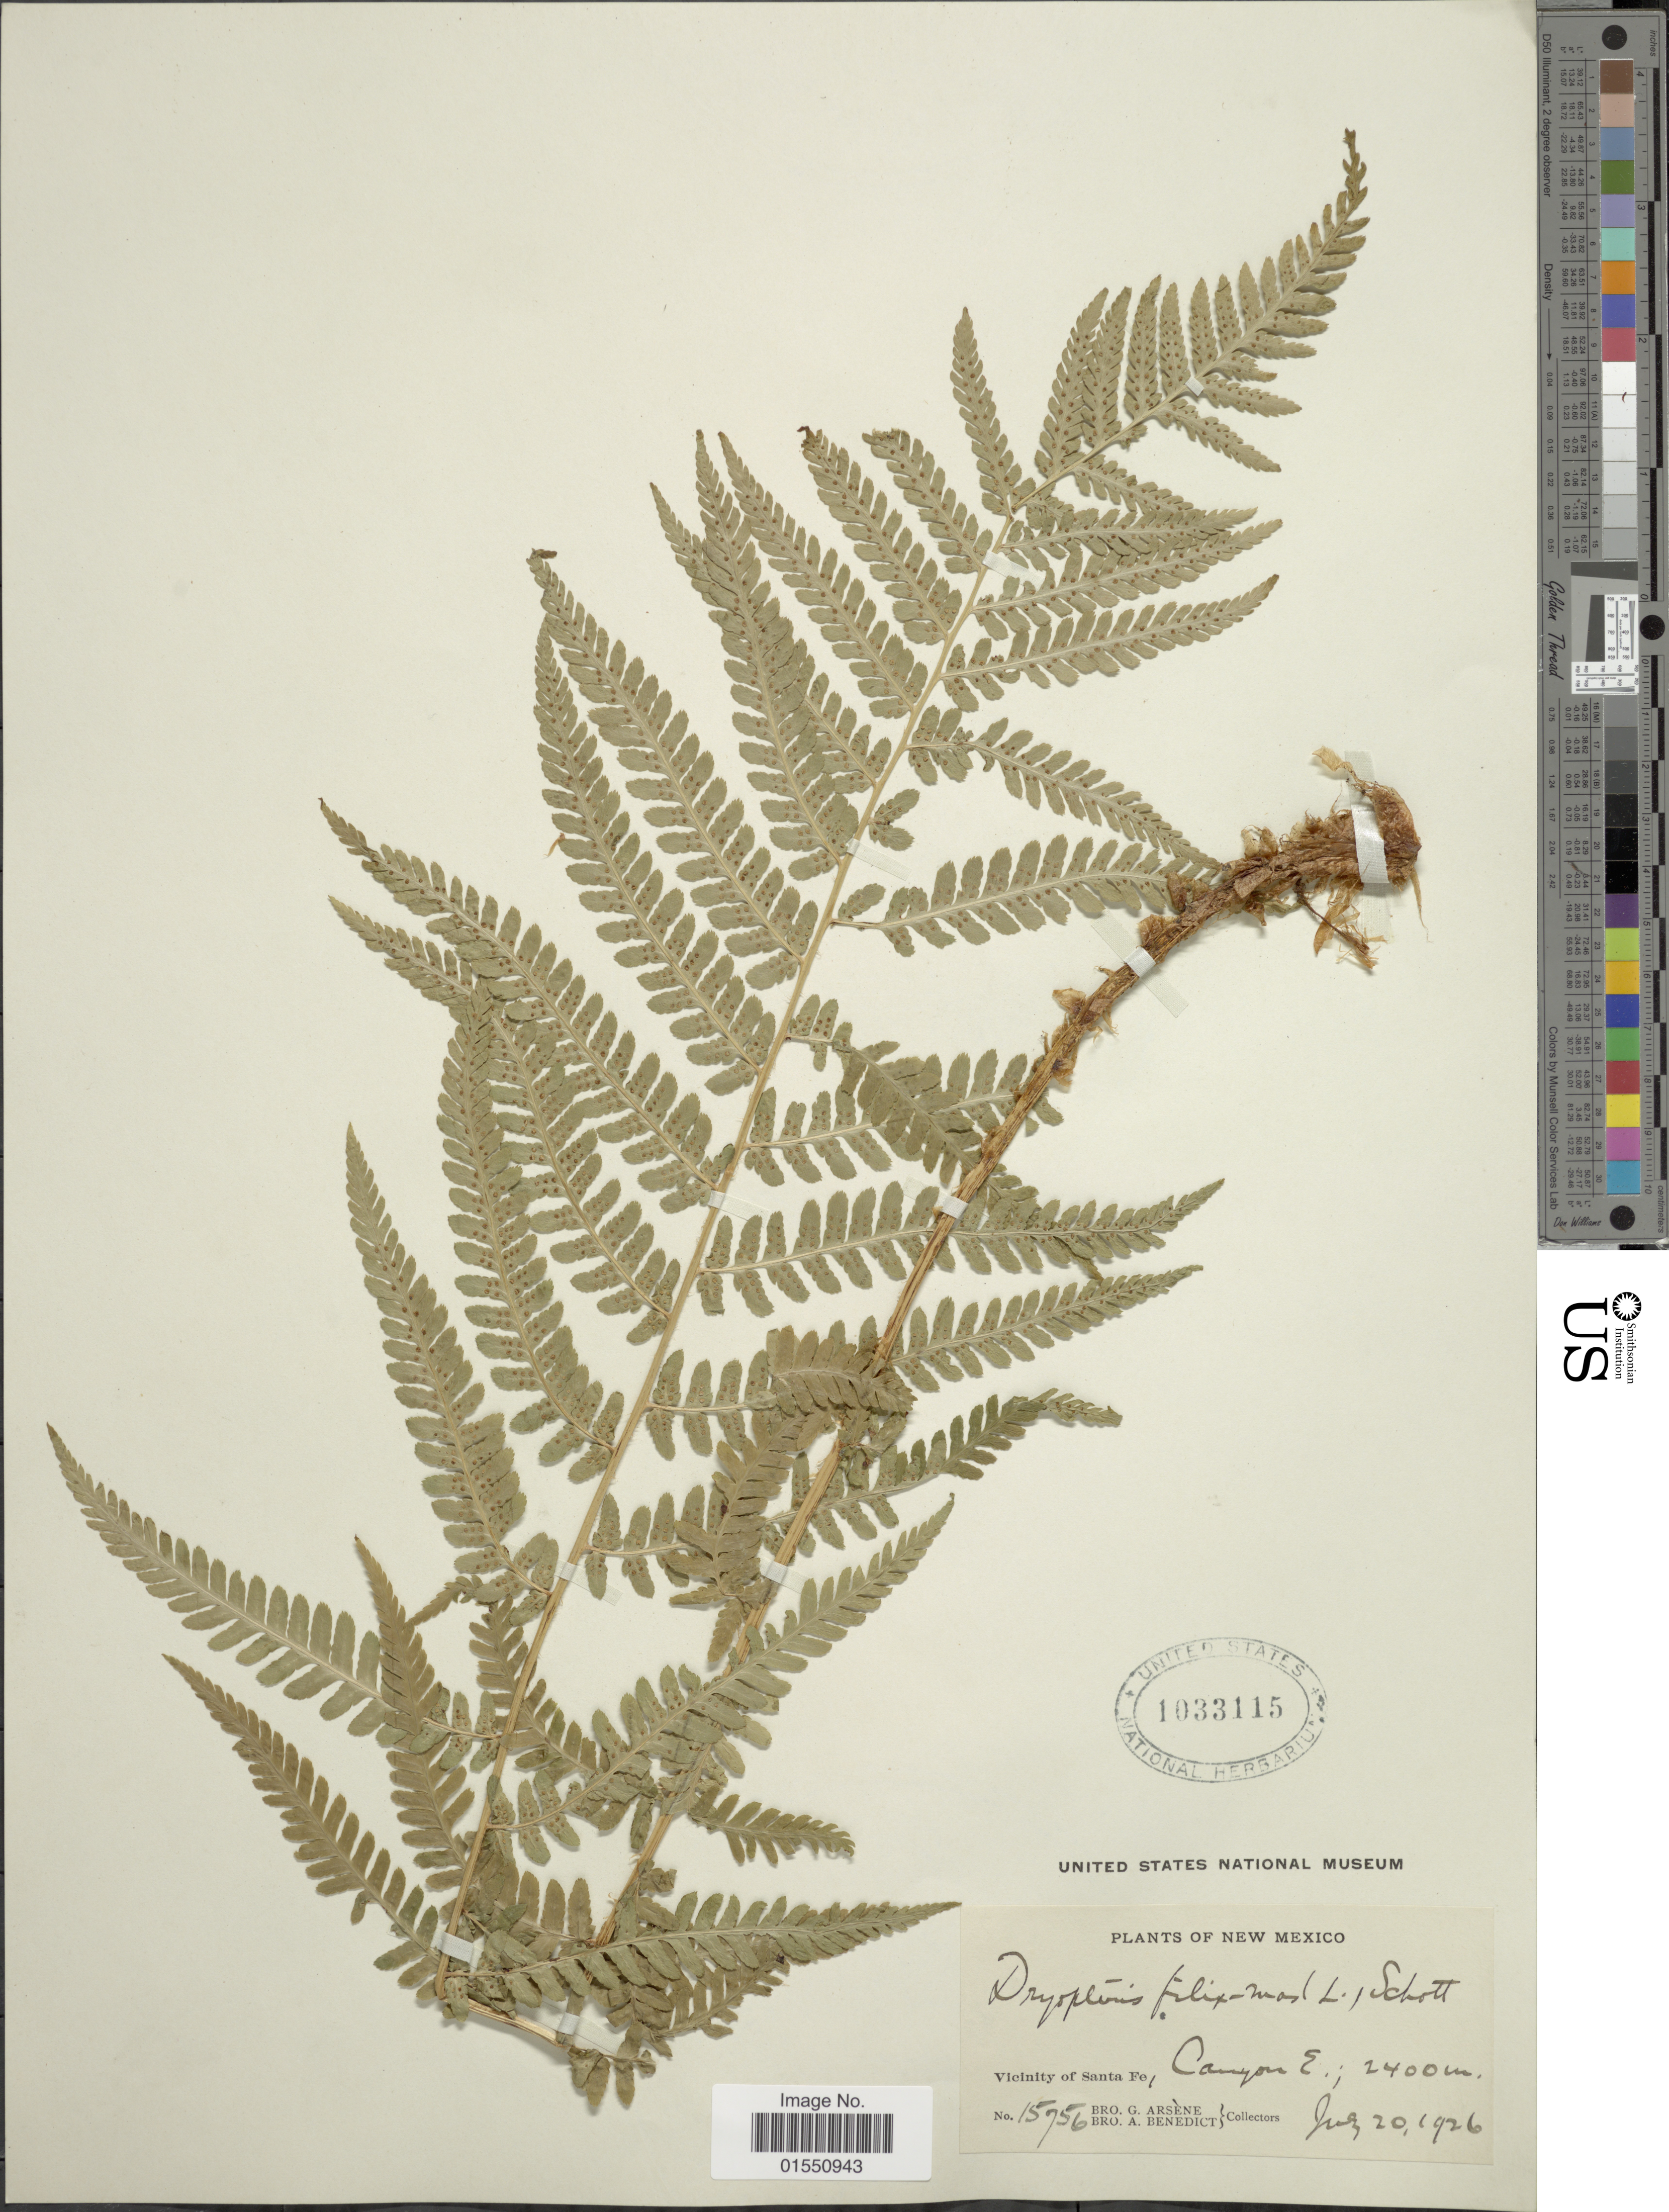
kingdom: Plantae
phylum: Tracheophyta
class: Polypodiopsida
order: Polypodiales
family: Dryopteridaceae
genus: Dryopteris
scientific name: Dryopteris filix-mas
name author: (L.) Schott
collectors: Bro. G. Arsène & Bro. Benedict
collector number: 15756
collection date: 1926-06-20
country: United States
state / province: New Mexico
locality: Vicinity of Santa Fe, Canyon E.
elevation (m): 2400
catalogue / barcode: US 1033115